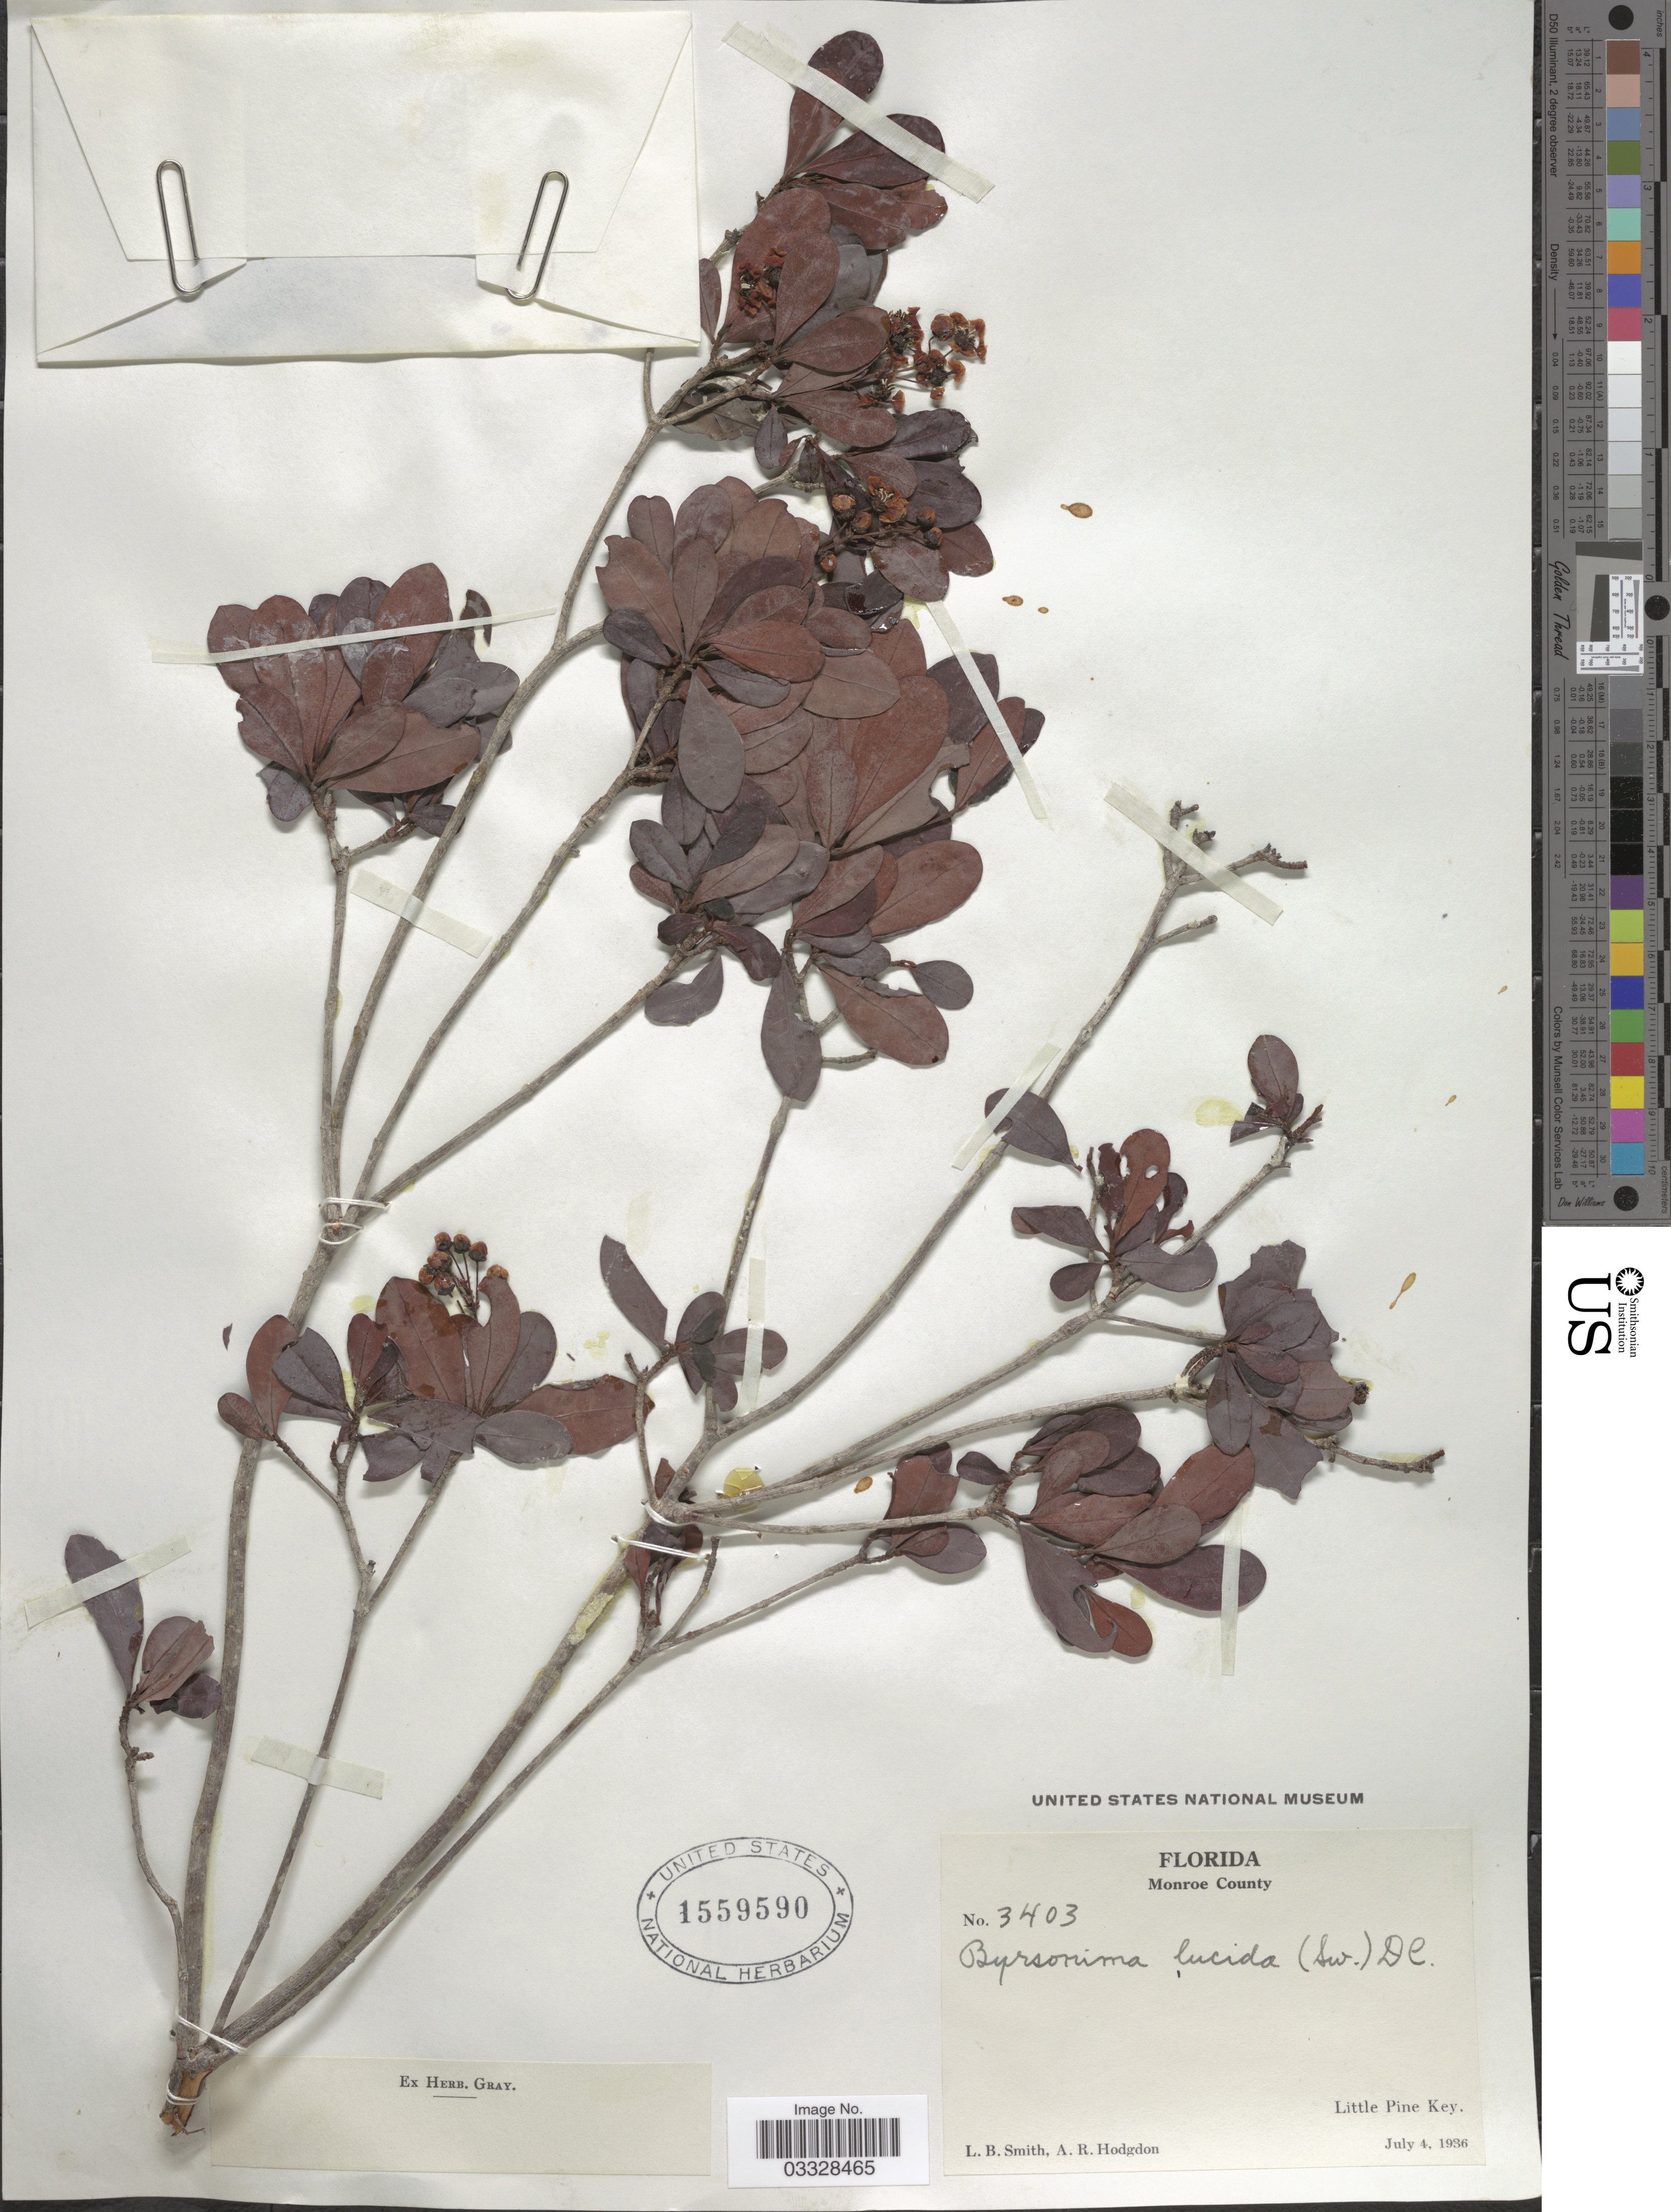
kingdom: Plantae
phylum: Tracheophyta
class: Magnoliopsida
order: Malpighiales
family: Malpighiaceae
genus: Byrsonima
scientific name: Byrsonima lucida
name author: (Mill.) DC.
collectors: L. Smith & A. R. Hodgdon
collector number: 3403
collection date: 1936-07-04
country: United States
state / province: Florida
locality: Monroe County. Little Pine Key.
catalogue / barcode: US 1559590